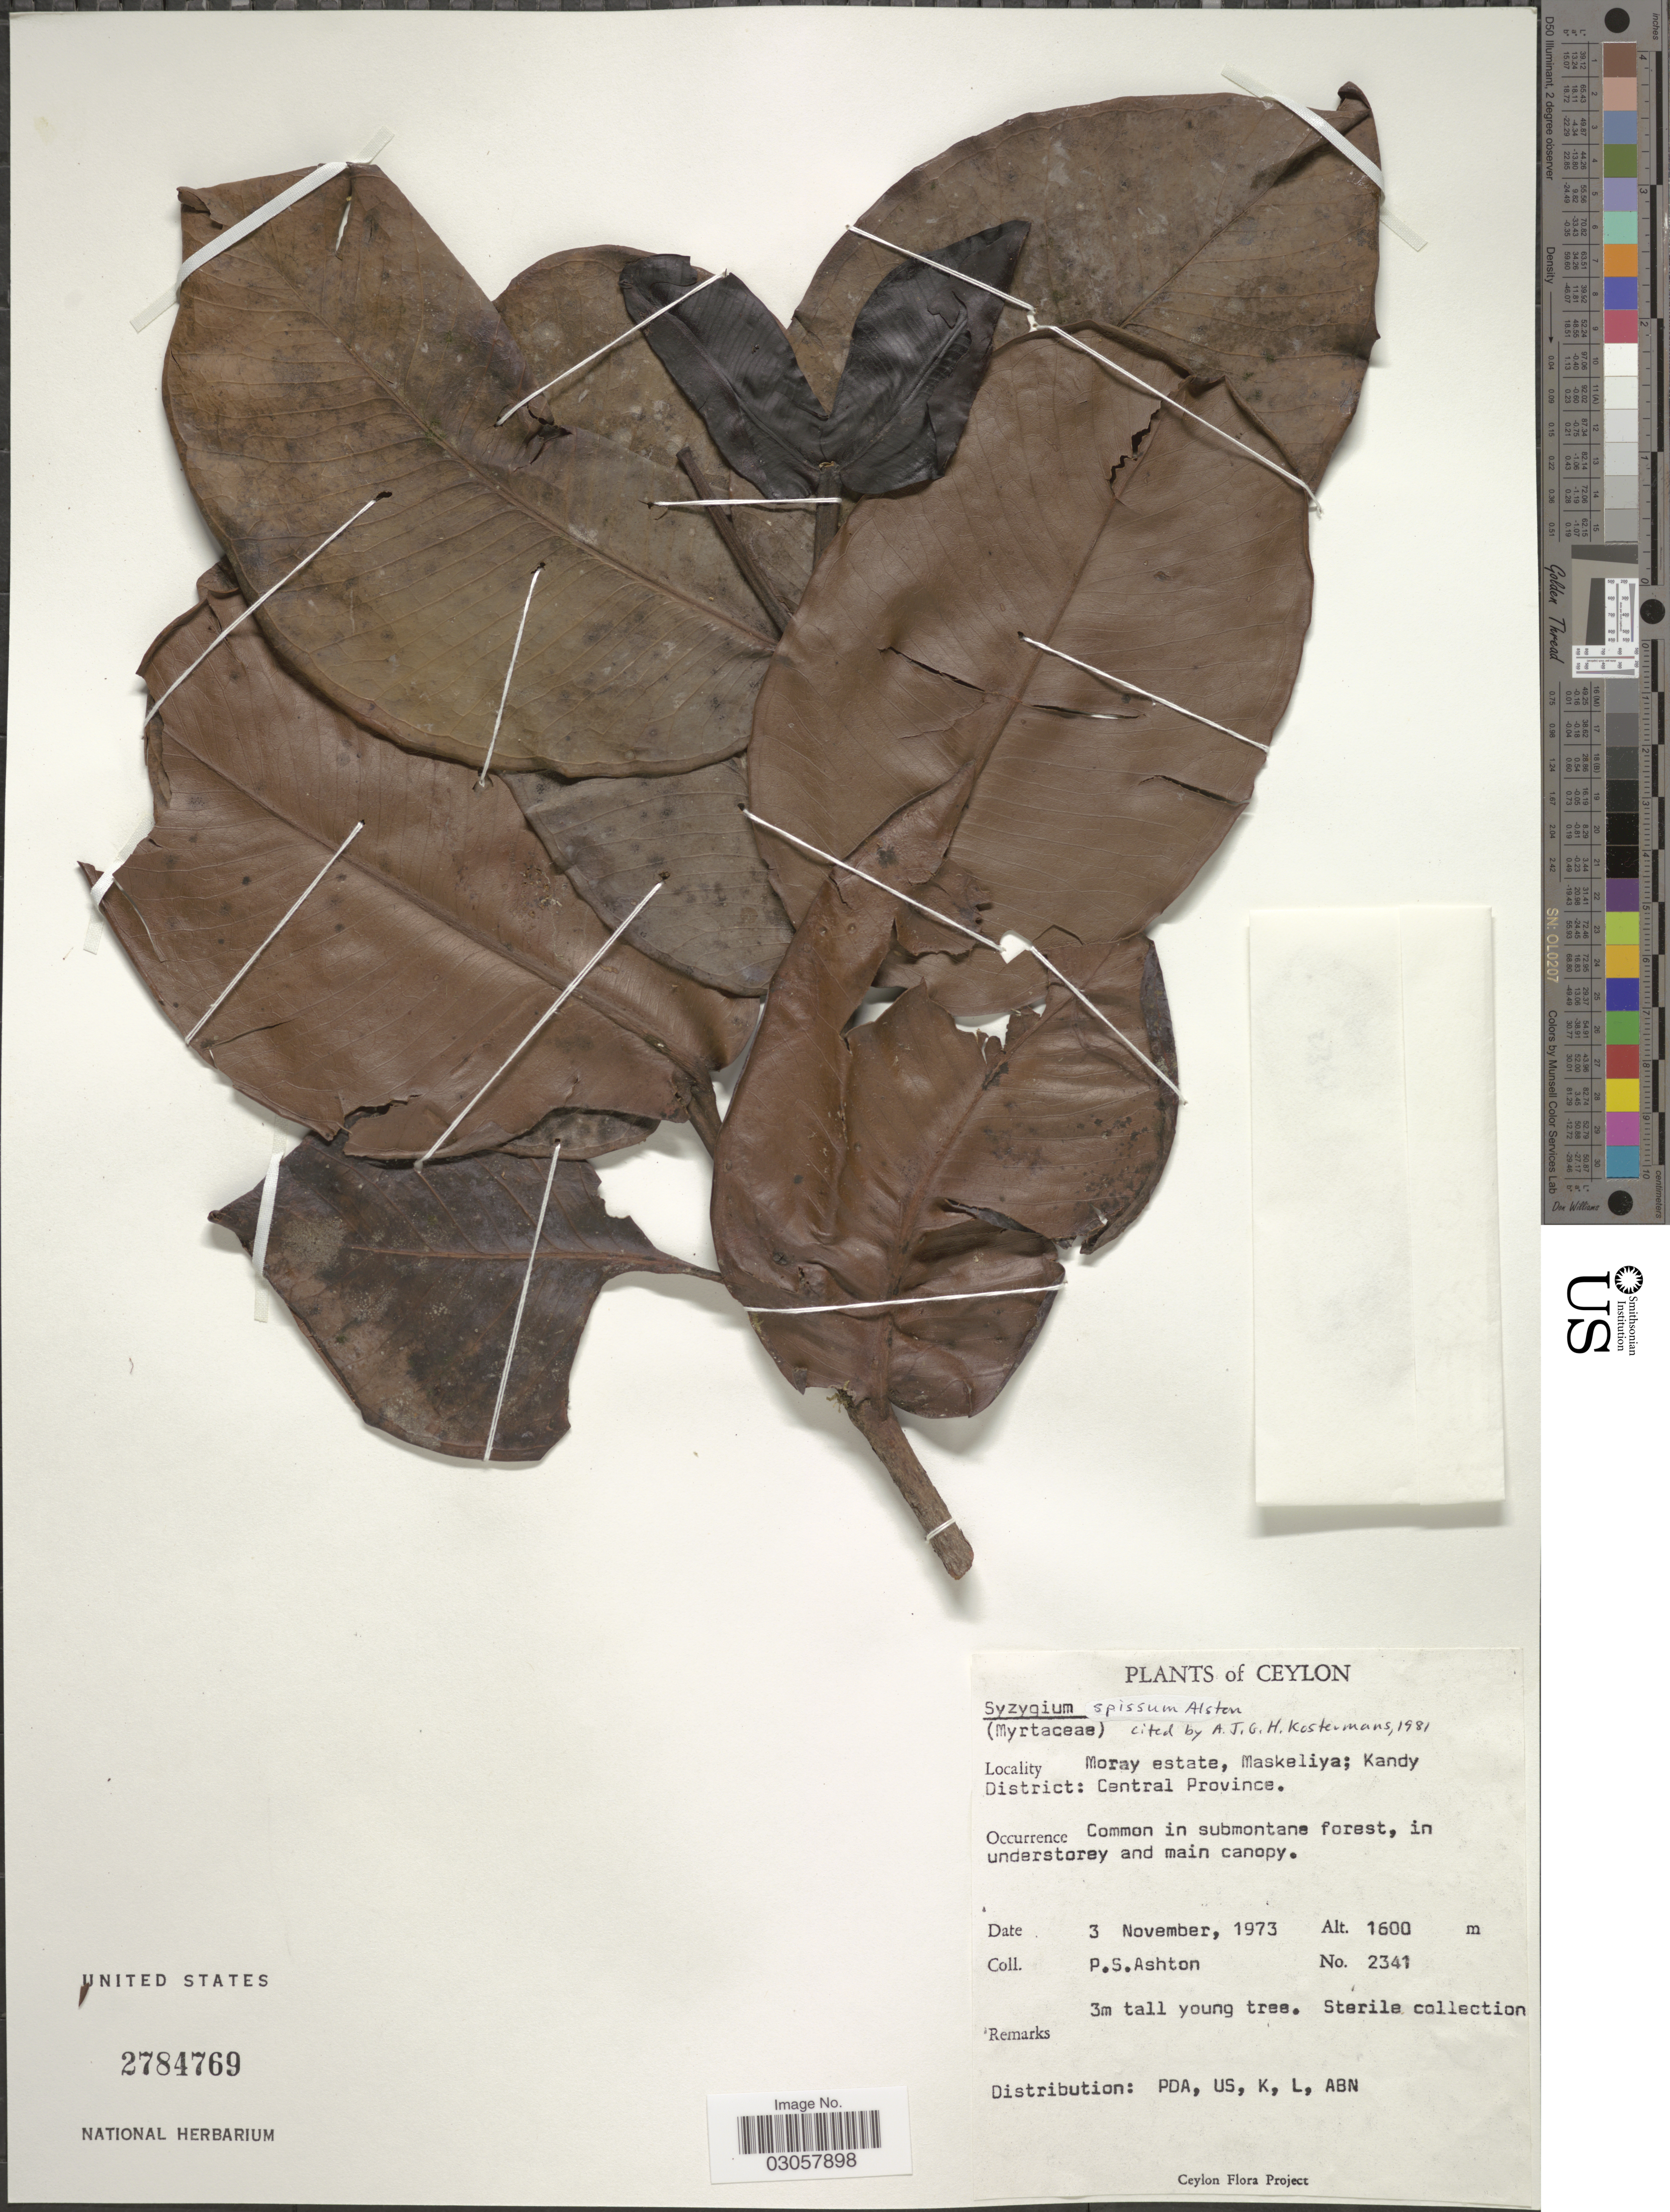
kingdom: Plantae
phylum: Tracheophyta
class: Magnoliopsida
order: Myrtales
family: Myrtaceae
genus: Syzygium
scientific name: Syzygium spissum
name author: Alston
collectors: P. S. Ashton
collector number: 2341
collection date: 1973-11-03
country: Sri Lanka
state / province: Central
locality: Ceylon. Moray estate, Maskeliya; Kandy District.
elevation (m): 1600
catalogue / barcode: US 2784769